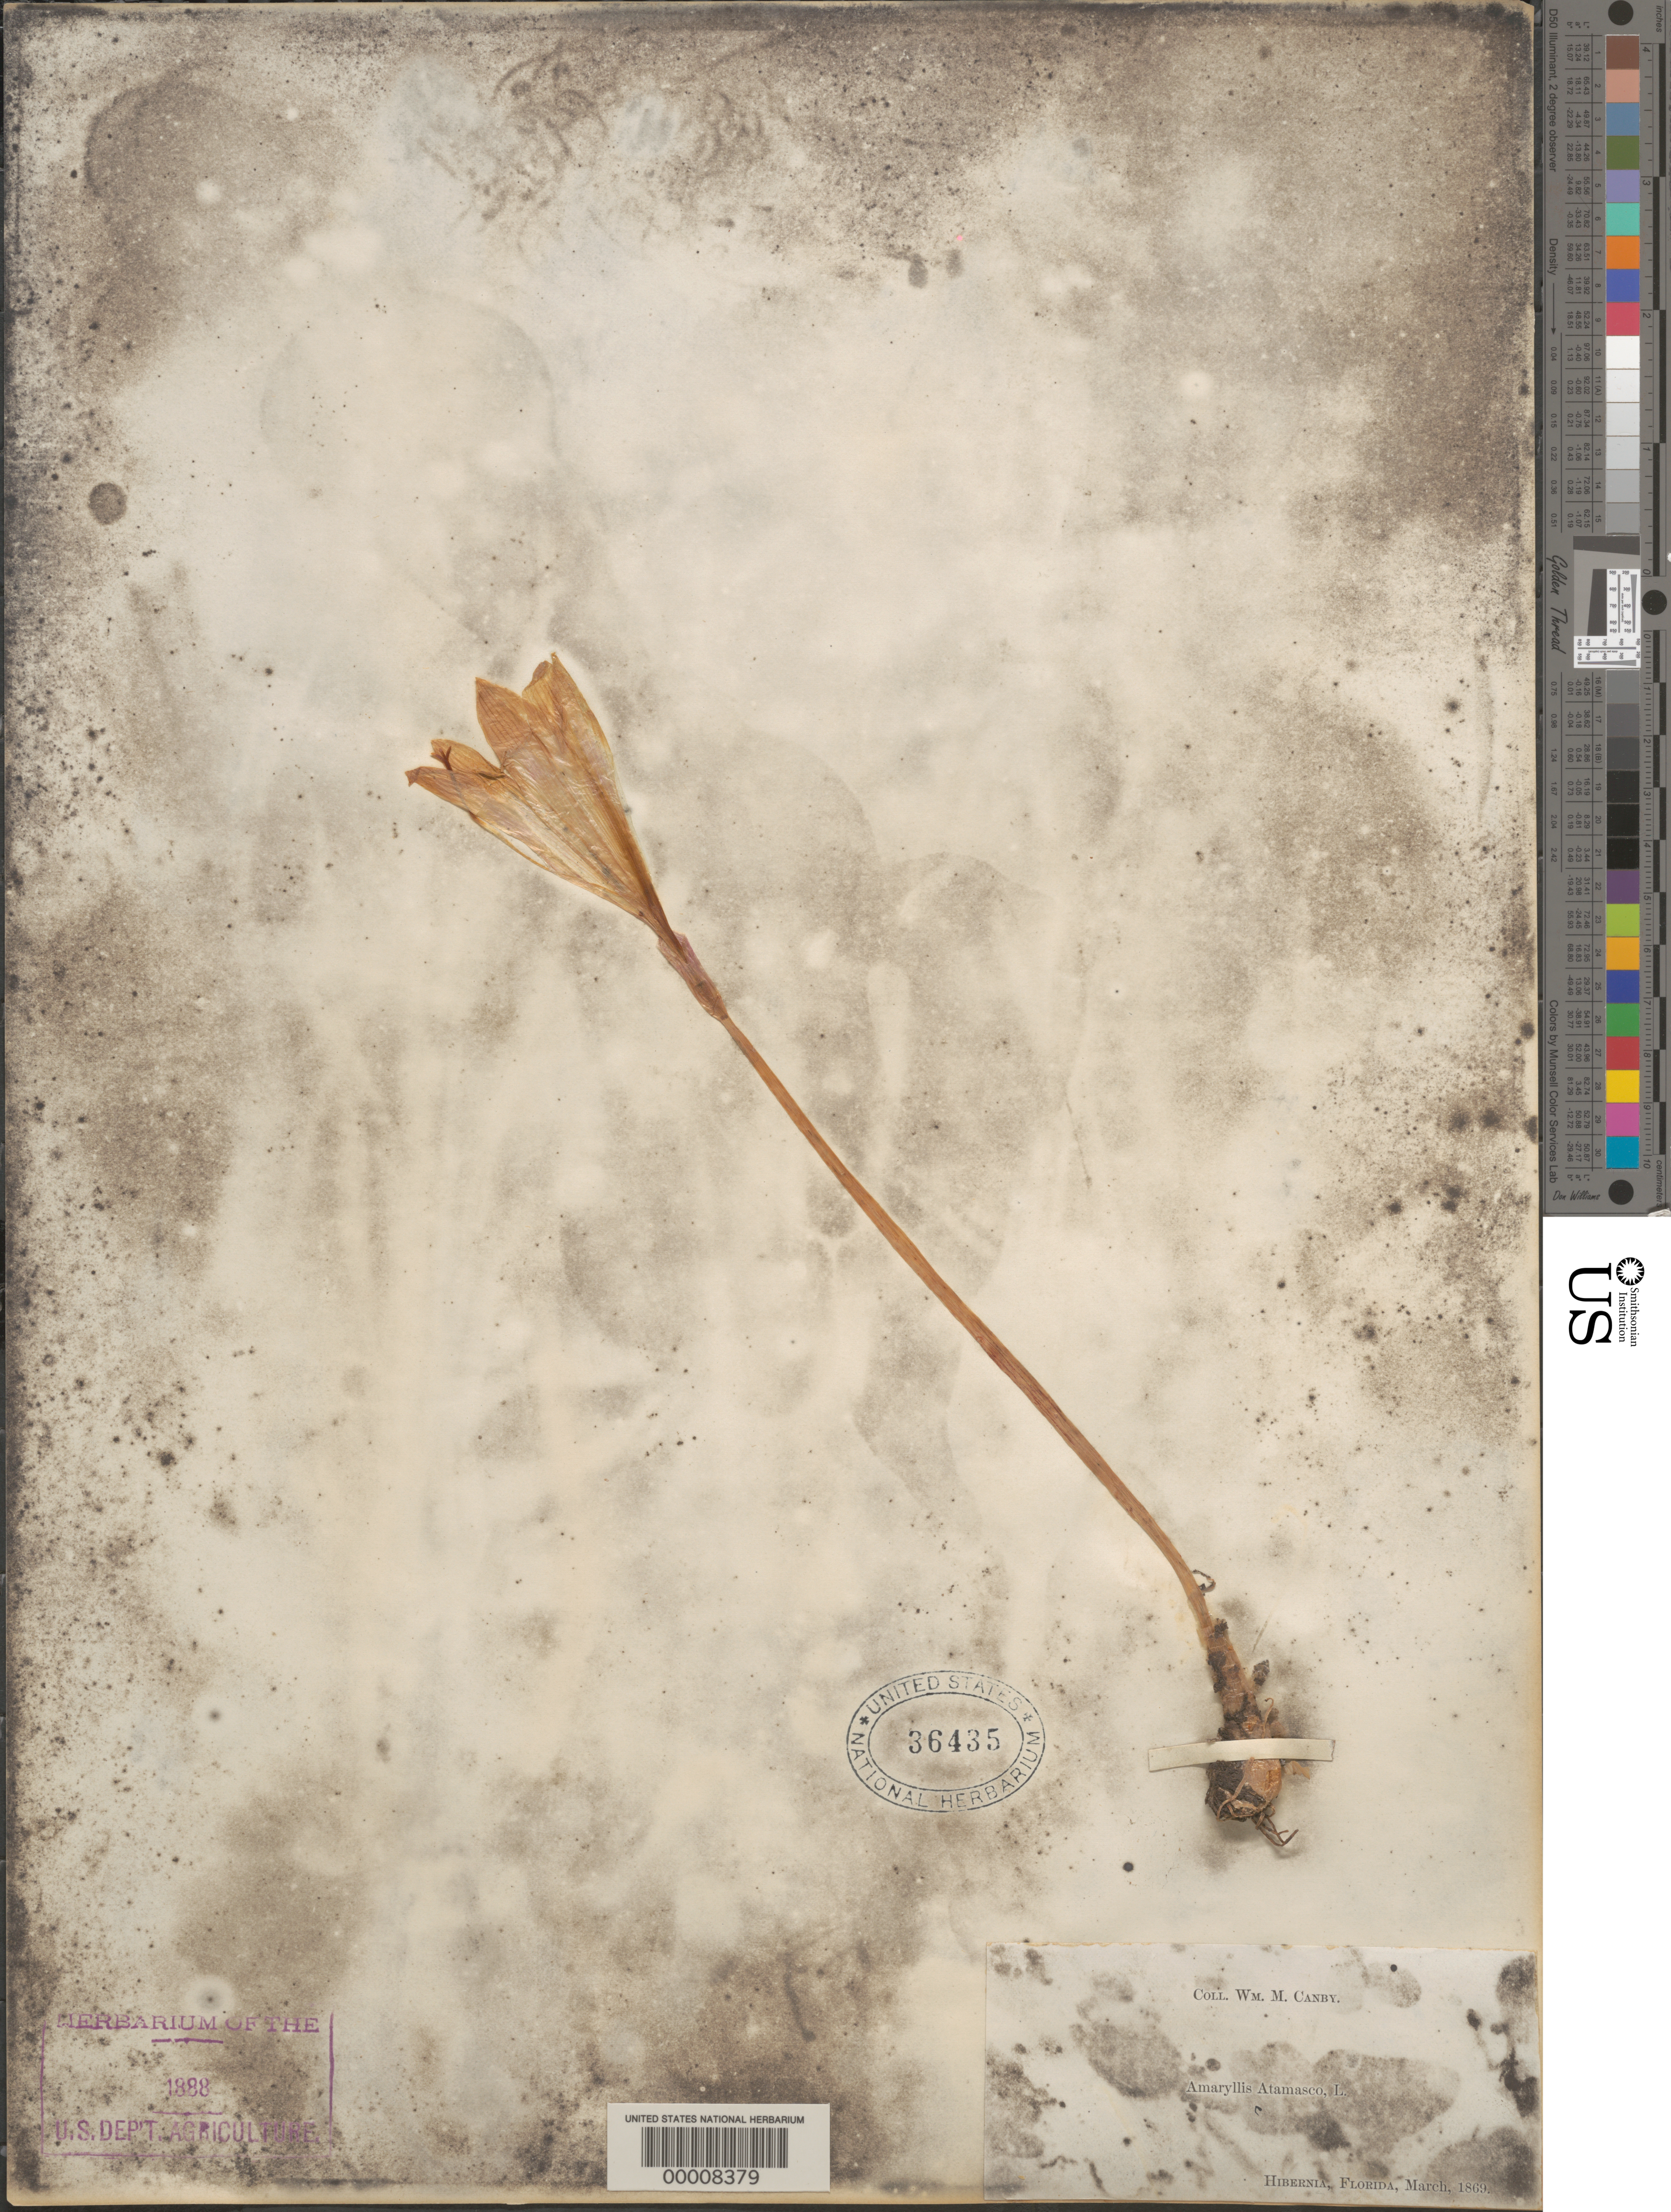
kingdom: Plantae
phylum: Tracheophyta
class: Liliopsida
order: Asparagales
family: Amaryllidaceae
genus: Zephyranthes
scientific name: Zephyranthes atamasco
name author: (L.) Herb.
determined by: Strong, Mark T.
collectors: W. M. Canby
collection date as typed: Mar 1869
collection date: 1869-03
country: United States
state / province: Florida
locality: Hibernia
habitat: High hammock land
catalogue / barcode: US 36435